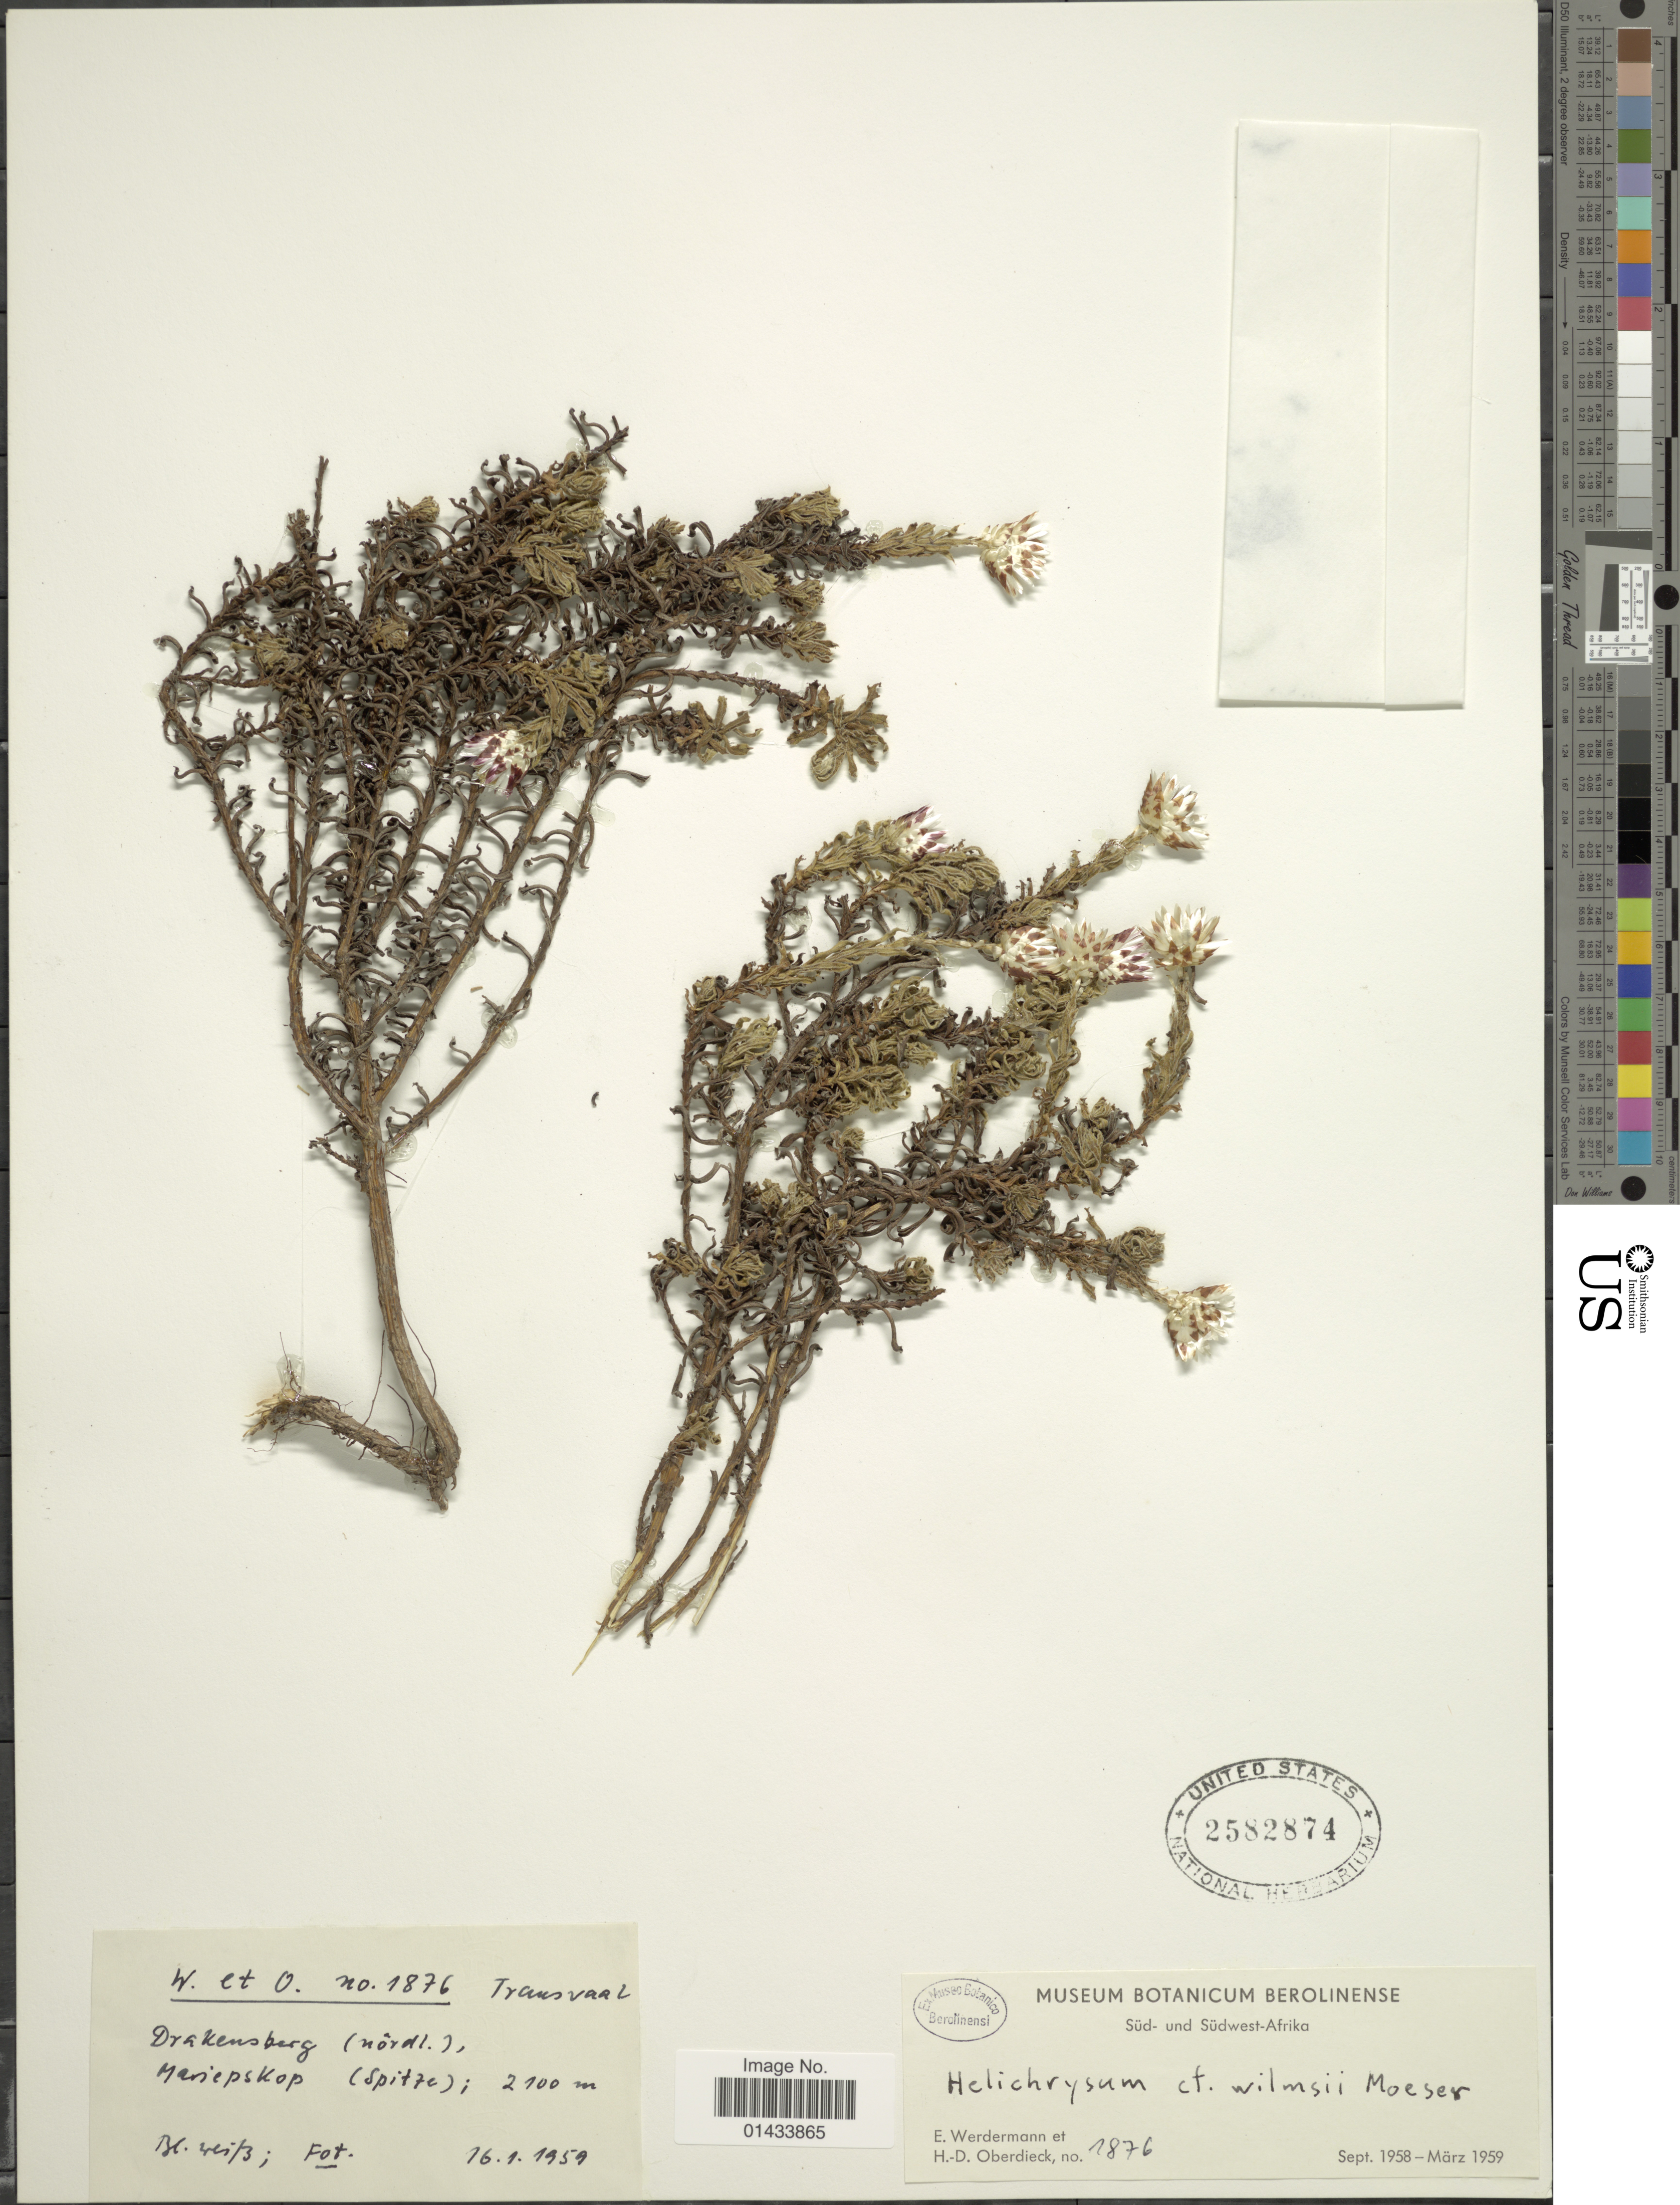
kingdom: Plantae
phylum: Tracheophyta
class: Magnoliopsida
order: Asterales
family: Asteraceae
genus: Helichrysum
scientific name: Helichrysum wilmsii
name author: Moeser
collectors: E. Werdermann & H. Oberdieck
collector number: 1876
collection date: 1959-01-16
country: South Africa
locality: Transvaal, Drakensberg (nordl.) Maniepskop (Spitze)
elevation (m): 2100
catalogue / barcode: US 2582874